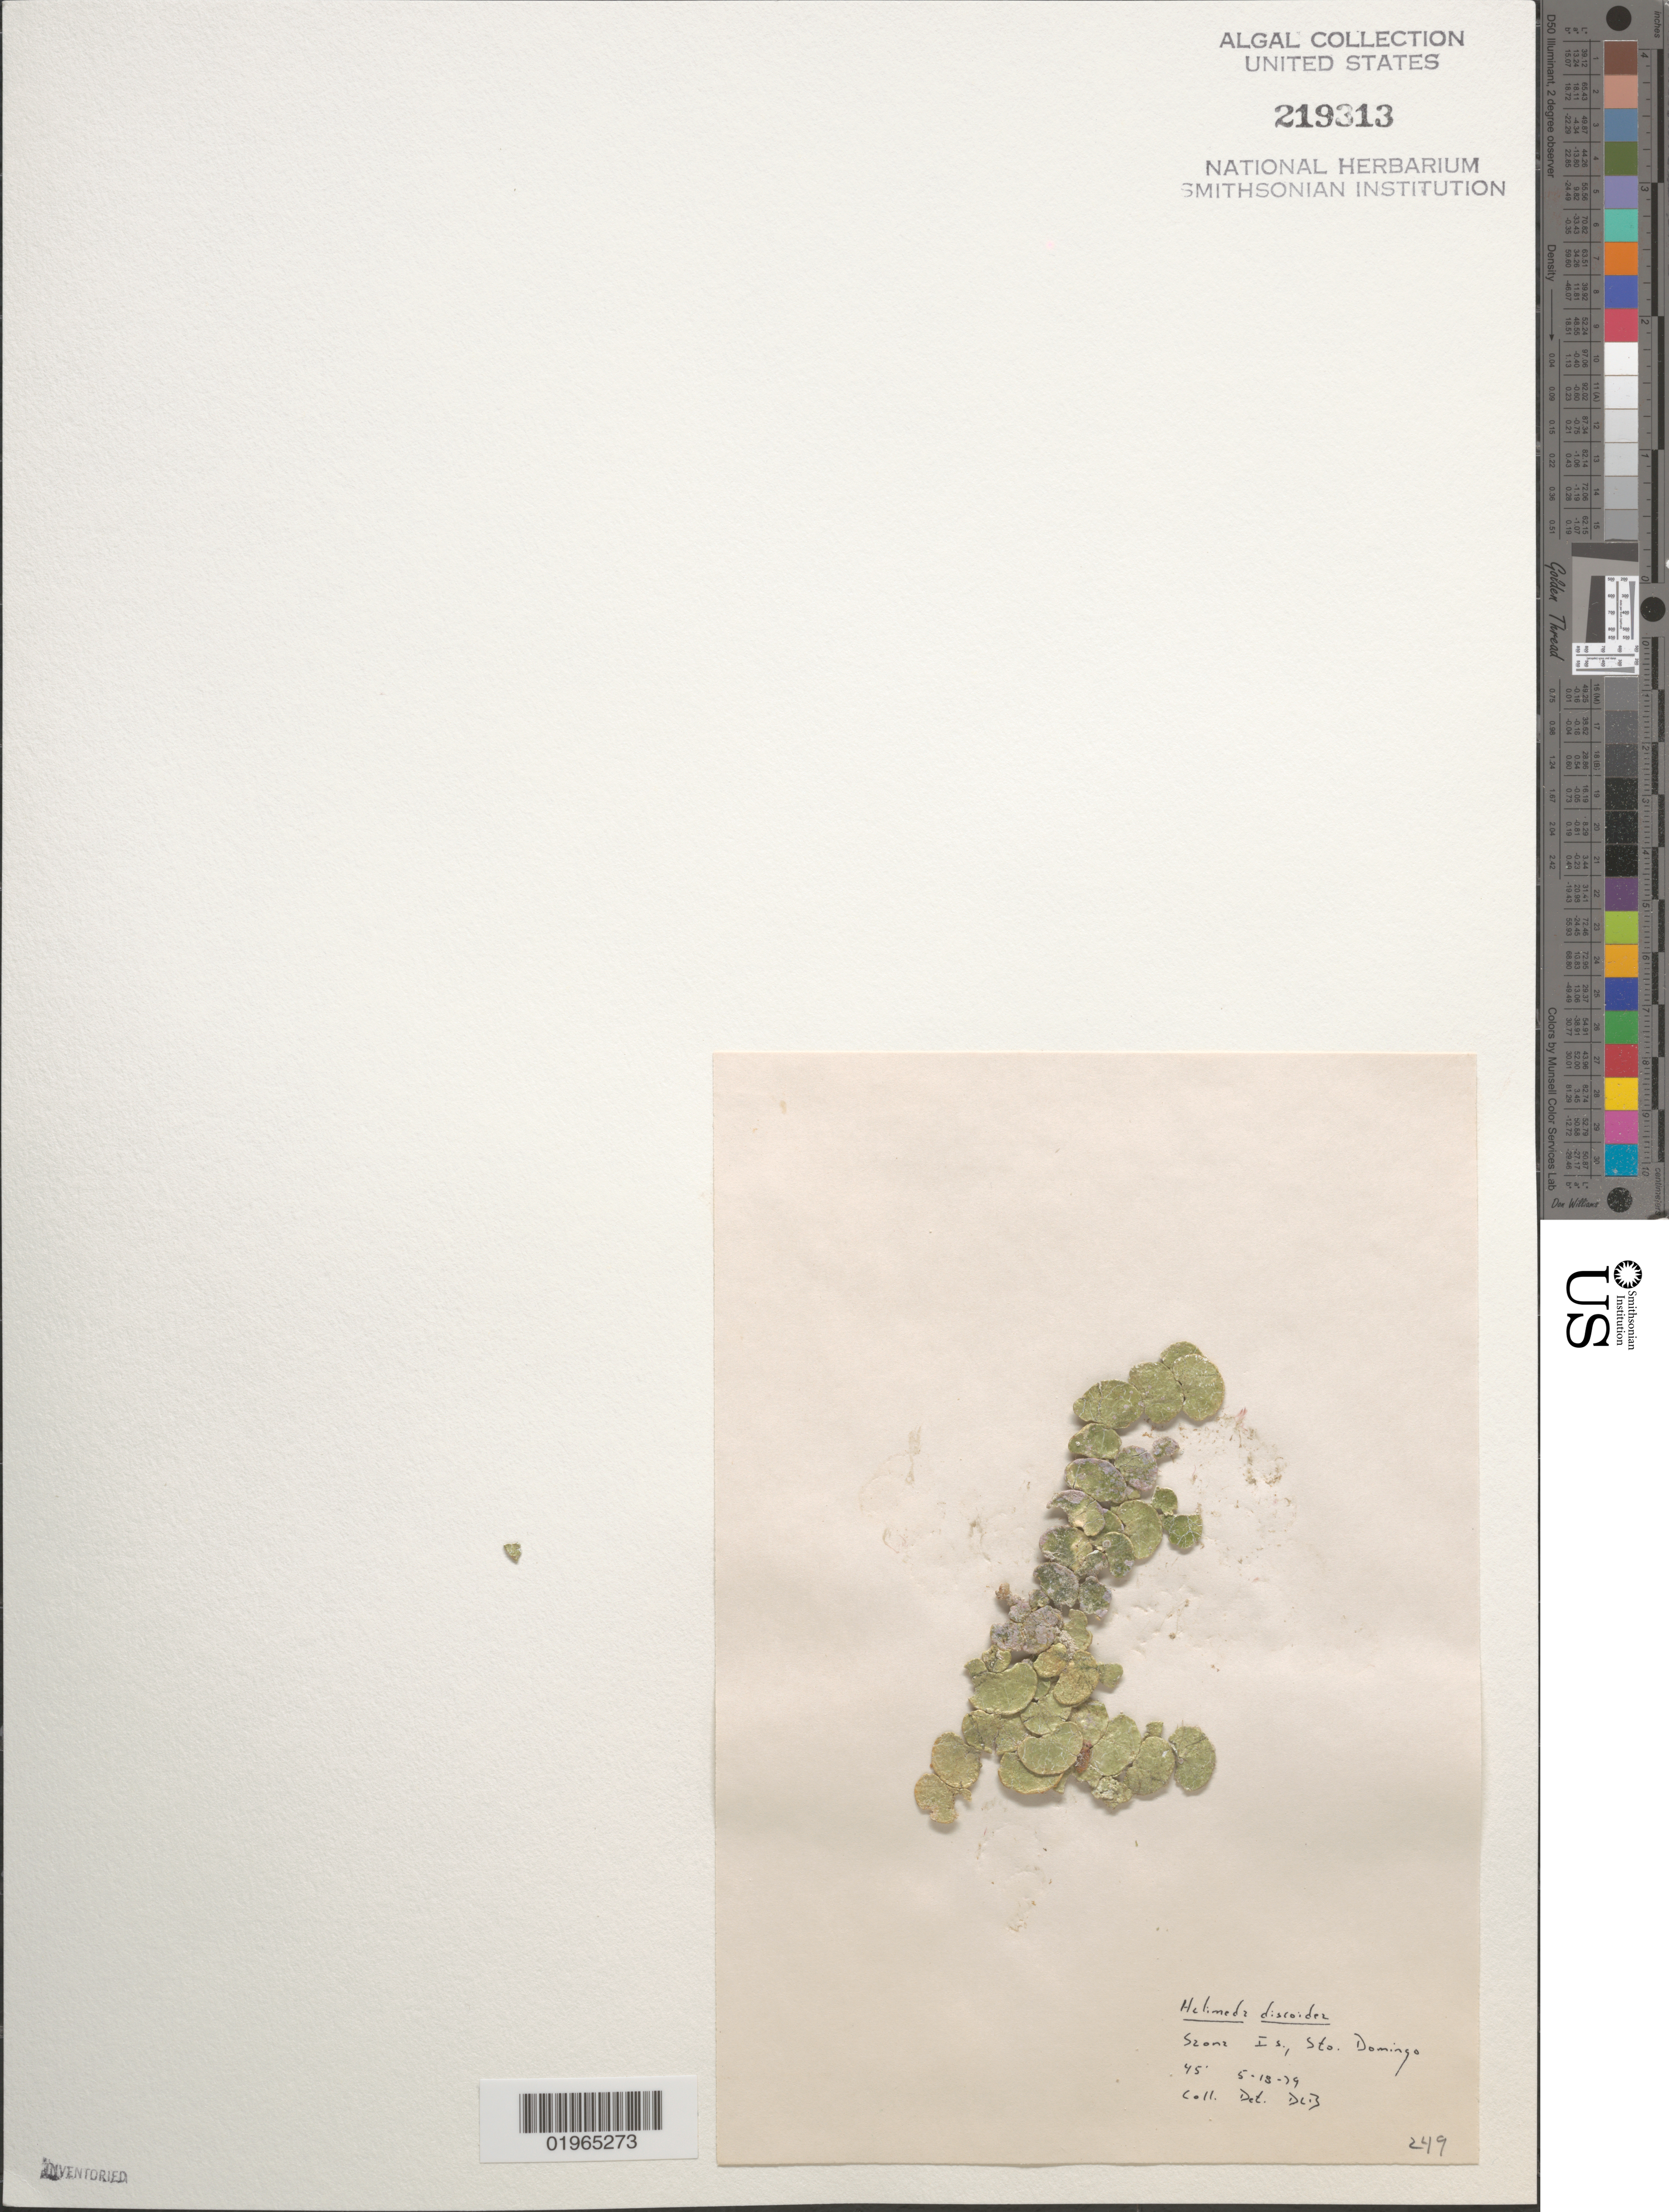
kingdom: Plantae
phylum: Chlorophyta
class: Ulvophyceae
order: Bryopsidales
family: Halimedaceae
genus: Halimeda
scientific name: Halimeda discoidea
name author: Decne.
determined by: Ballantine, D. L.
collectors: D.L. Ballantine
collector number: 249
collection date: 1979-05-18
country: Dominican Republic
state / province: Santo Domingo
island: Saona Island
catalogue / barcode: US 219313